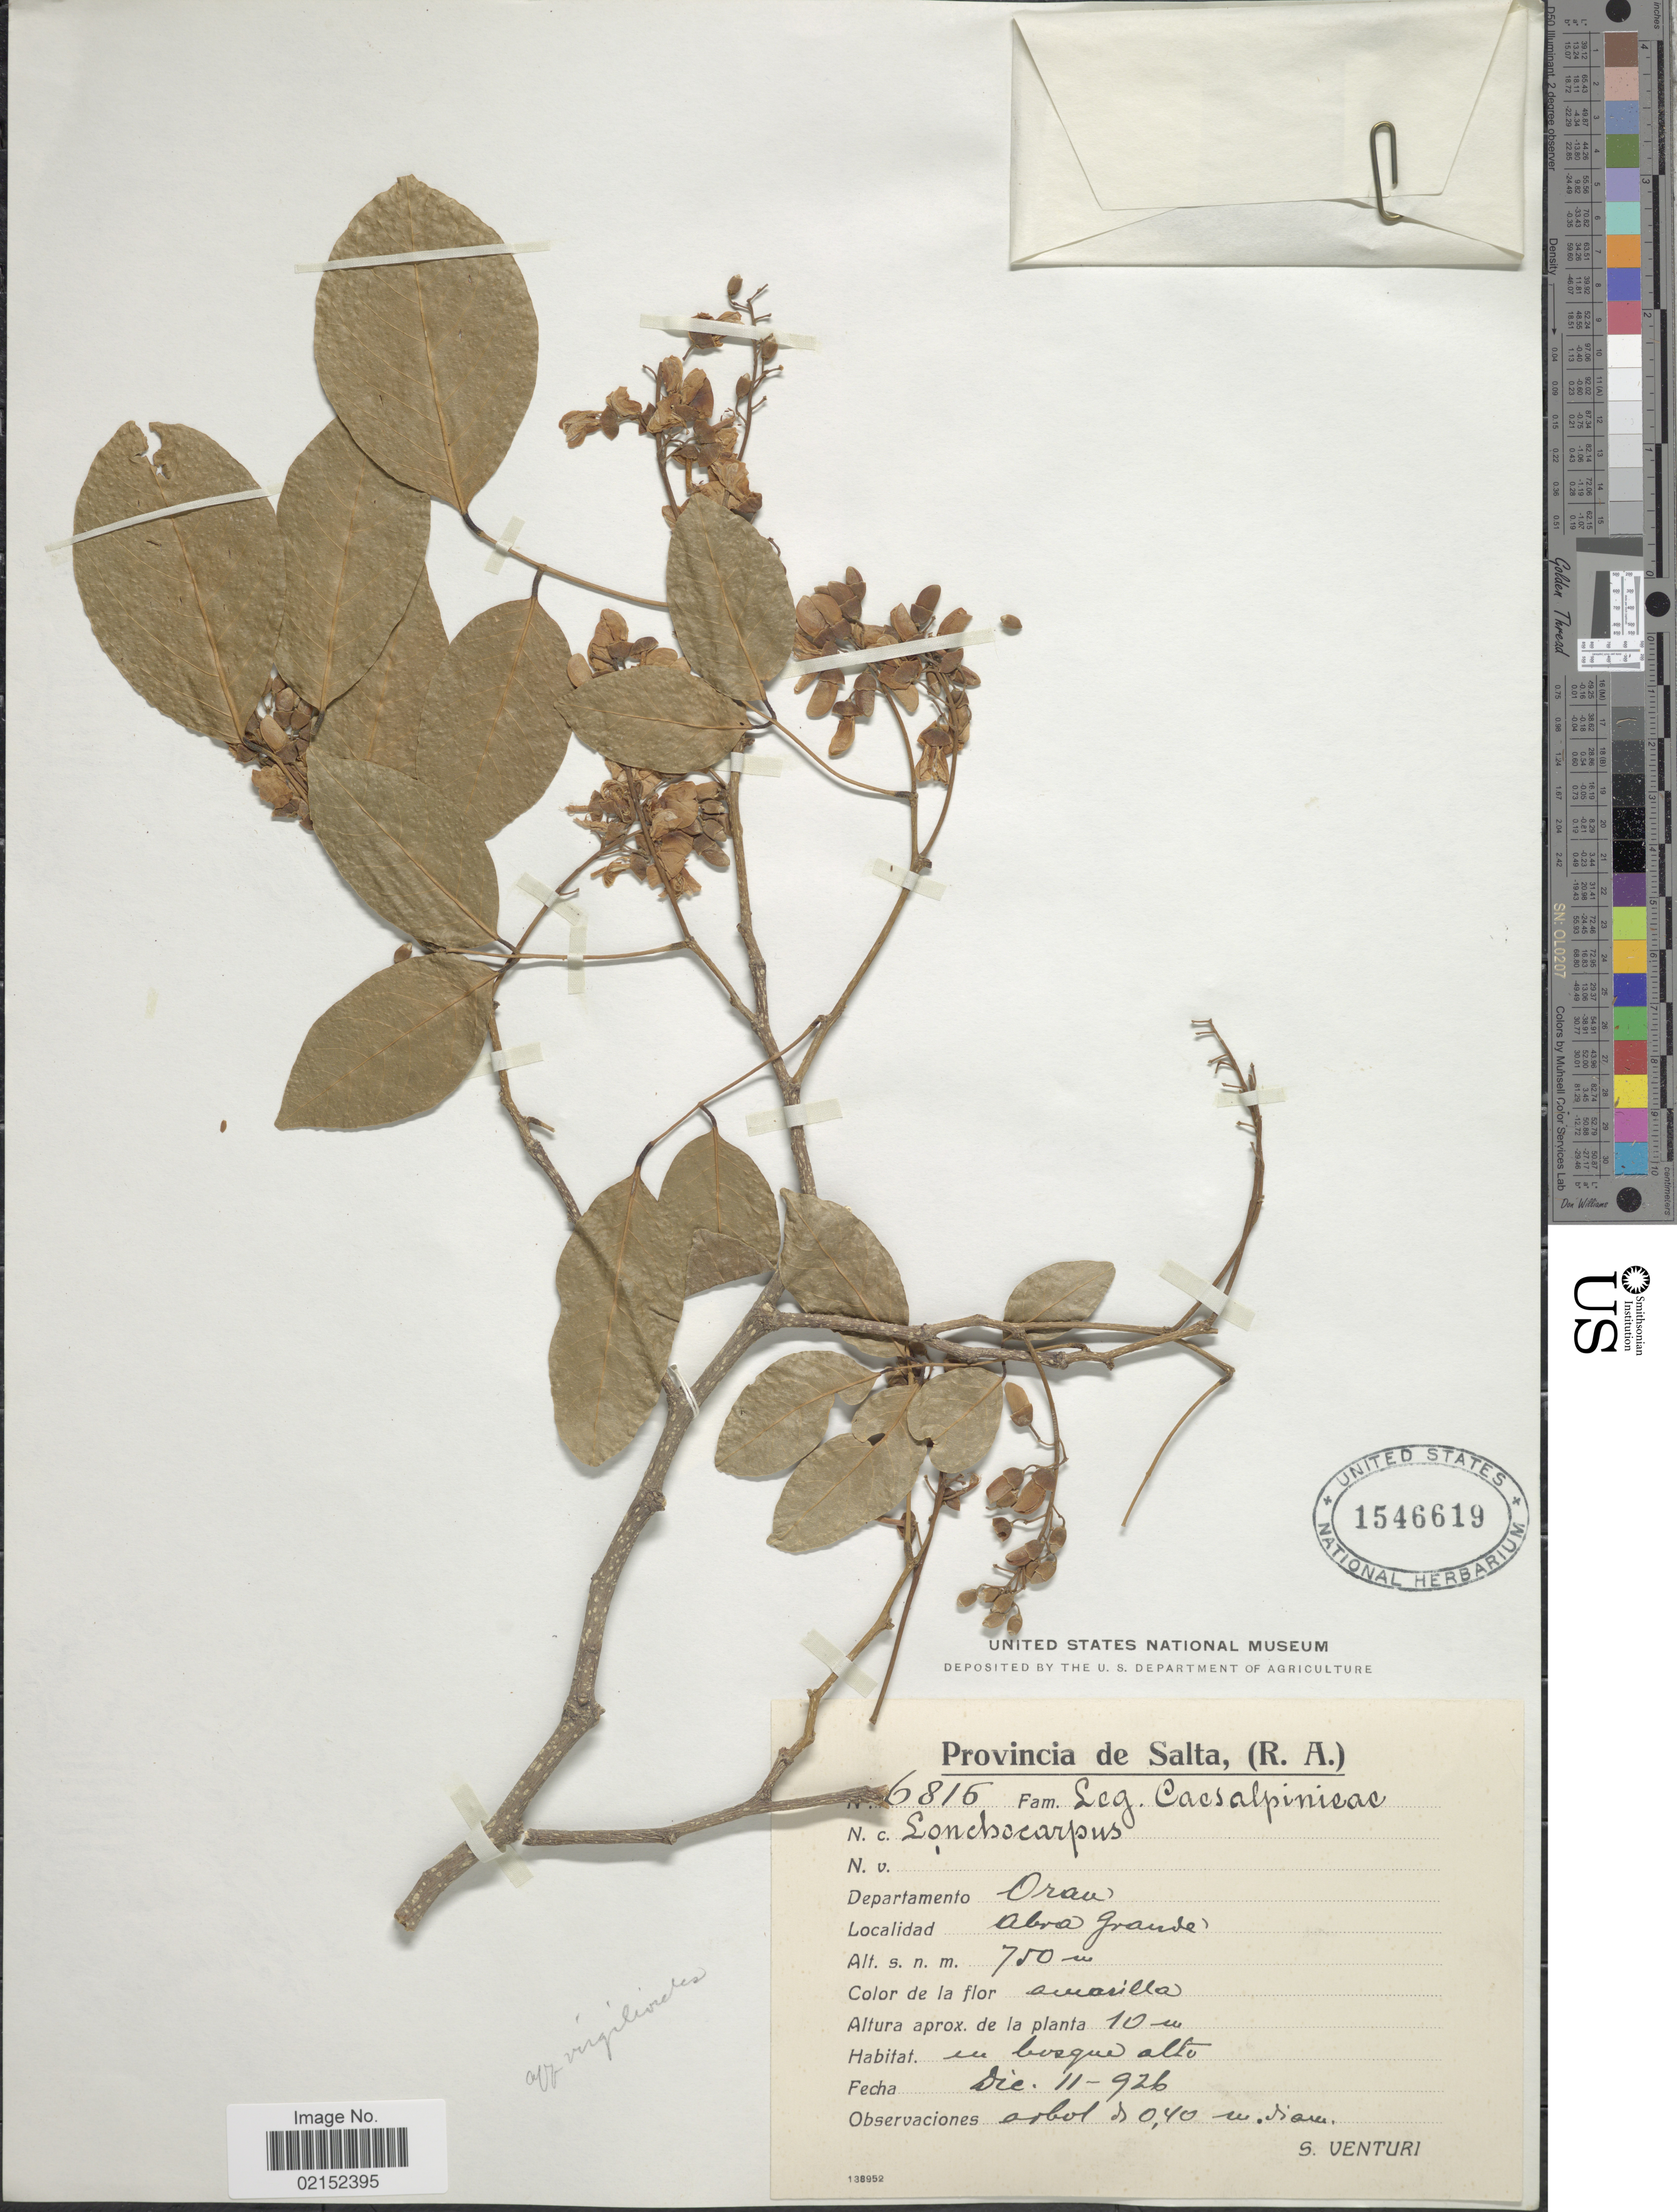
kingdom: Plantae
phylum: Tracheophyta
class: Magnoliopsida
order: Fabales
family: Fabaceae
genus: Lonchocarpus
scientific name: Lonchocarpus virgilioides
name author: (Vogel) Benth.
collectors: S. Venturi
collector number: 6816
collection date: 1926-12-11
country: Argentina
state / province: Salta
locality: (R.A.), Departamento Oran, Abra Grande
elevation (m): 750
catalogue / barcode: US 1546619